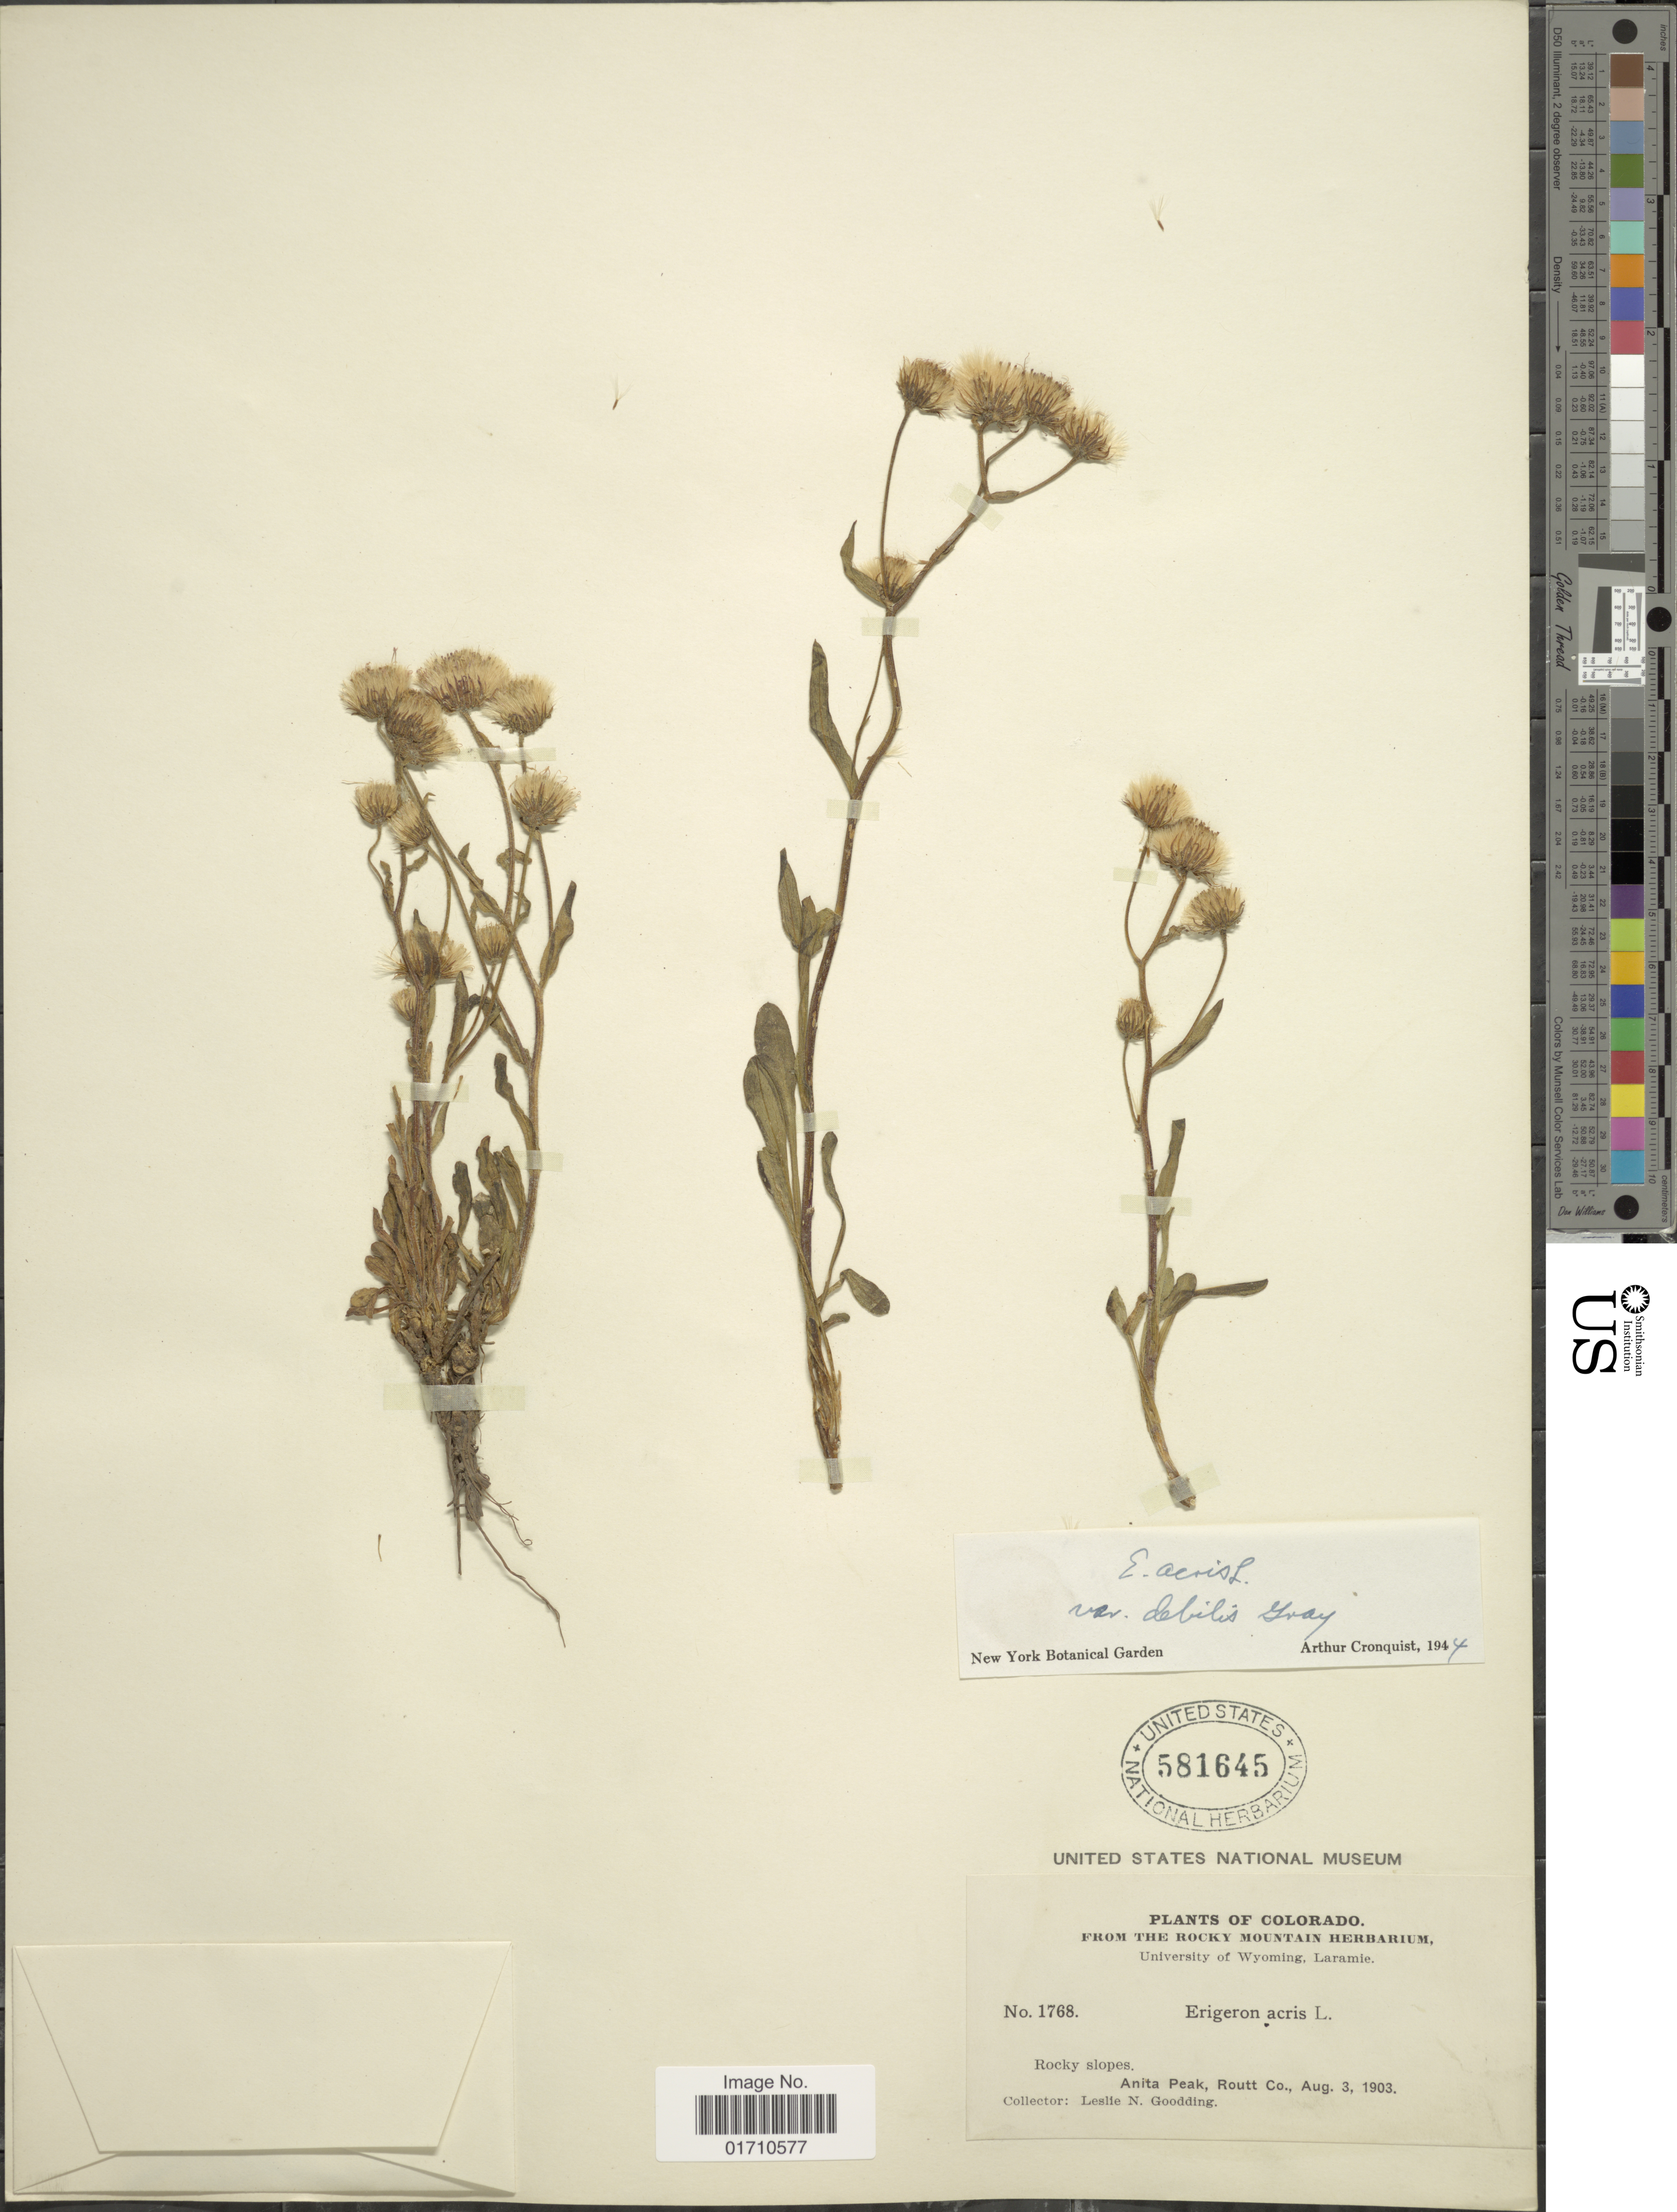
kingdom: Plantae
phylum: Tracheophyta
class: Magnoliopsida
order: Asterales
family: Asteraceae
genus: Erigeron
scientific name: Erigeron acris var. debilis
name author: A. Gray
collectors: L. N. Goodding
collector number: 1768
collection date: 1903-08-03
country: United States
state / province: Colorado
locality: Rocky slopes. Anita Peak, Routt Co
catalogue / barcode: US 581645